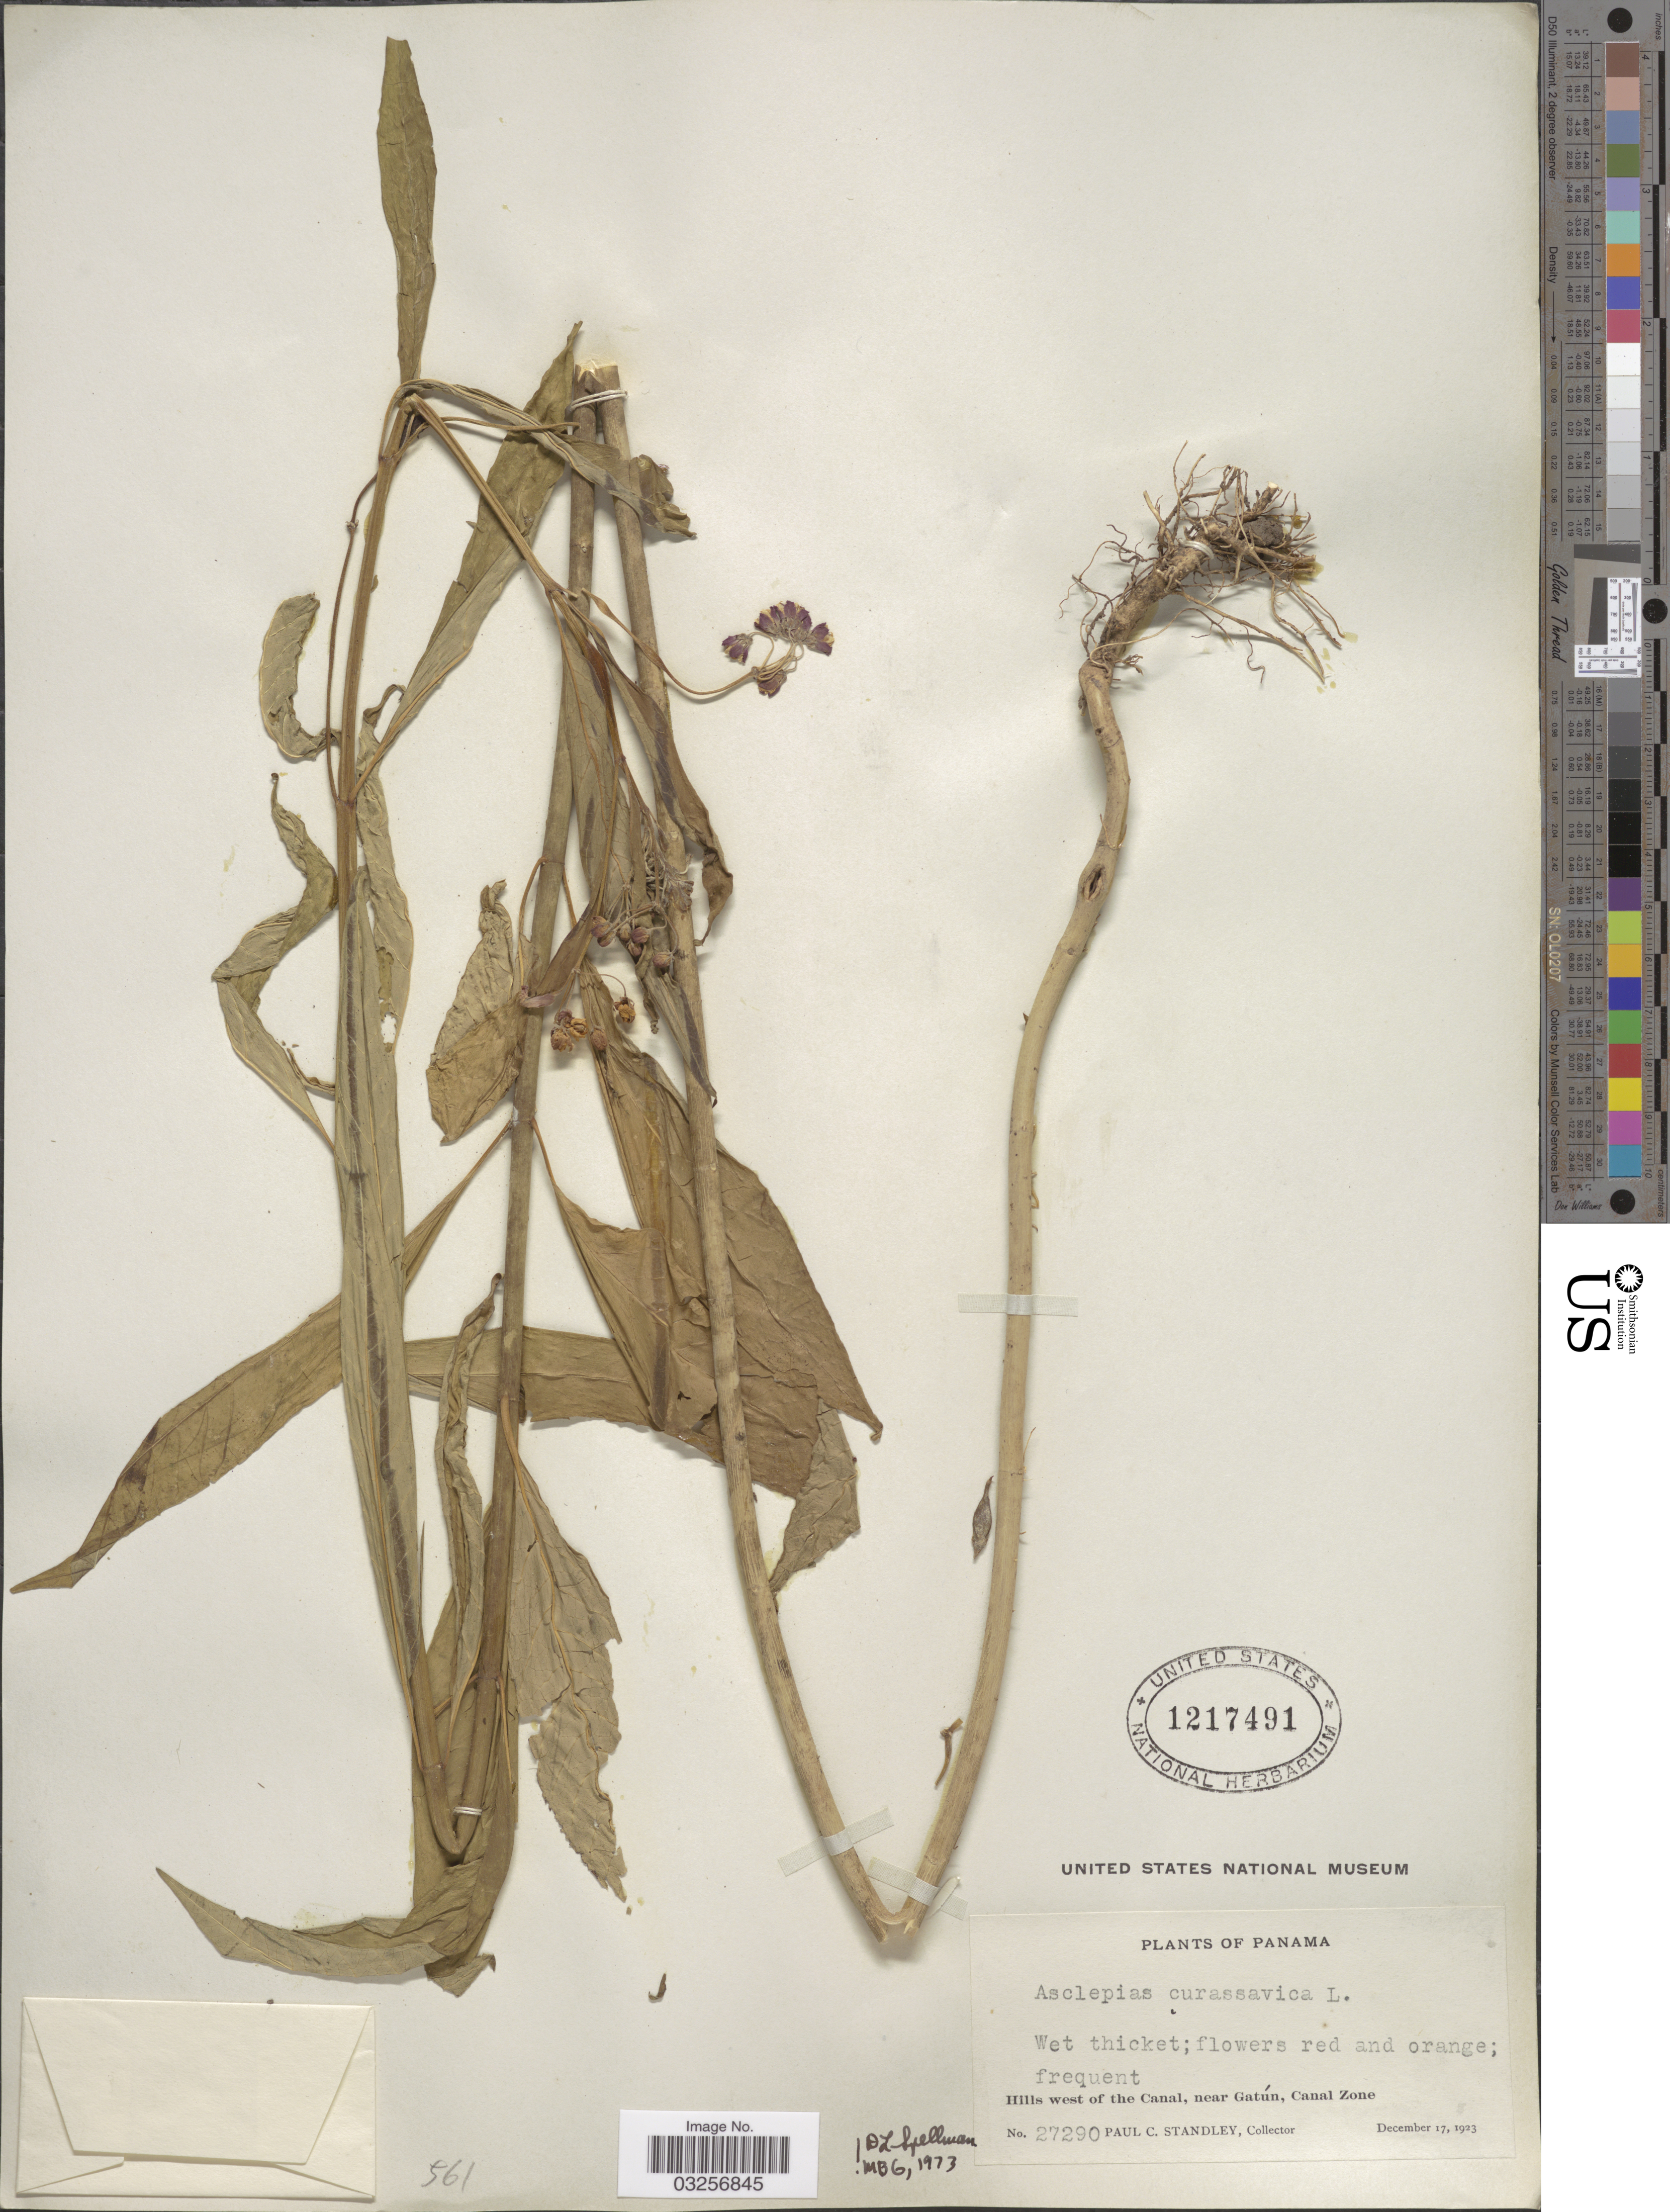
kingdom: Plantae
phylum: Tracheophyta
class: Magnoliopsida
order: Gentianales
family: Apocynaceae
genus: Asclepias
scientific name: Asclepias curassavica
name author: L.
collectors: P. C. Standley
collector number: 27290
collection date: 1923-12-17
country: Panama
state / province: Colón / Panamá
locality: Hills west of the Canal, near Gatún, Canal Zone.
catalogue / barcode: US 1217491